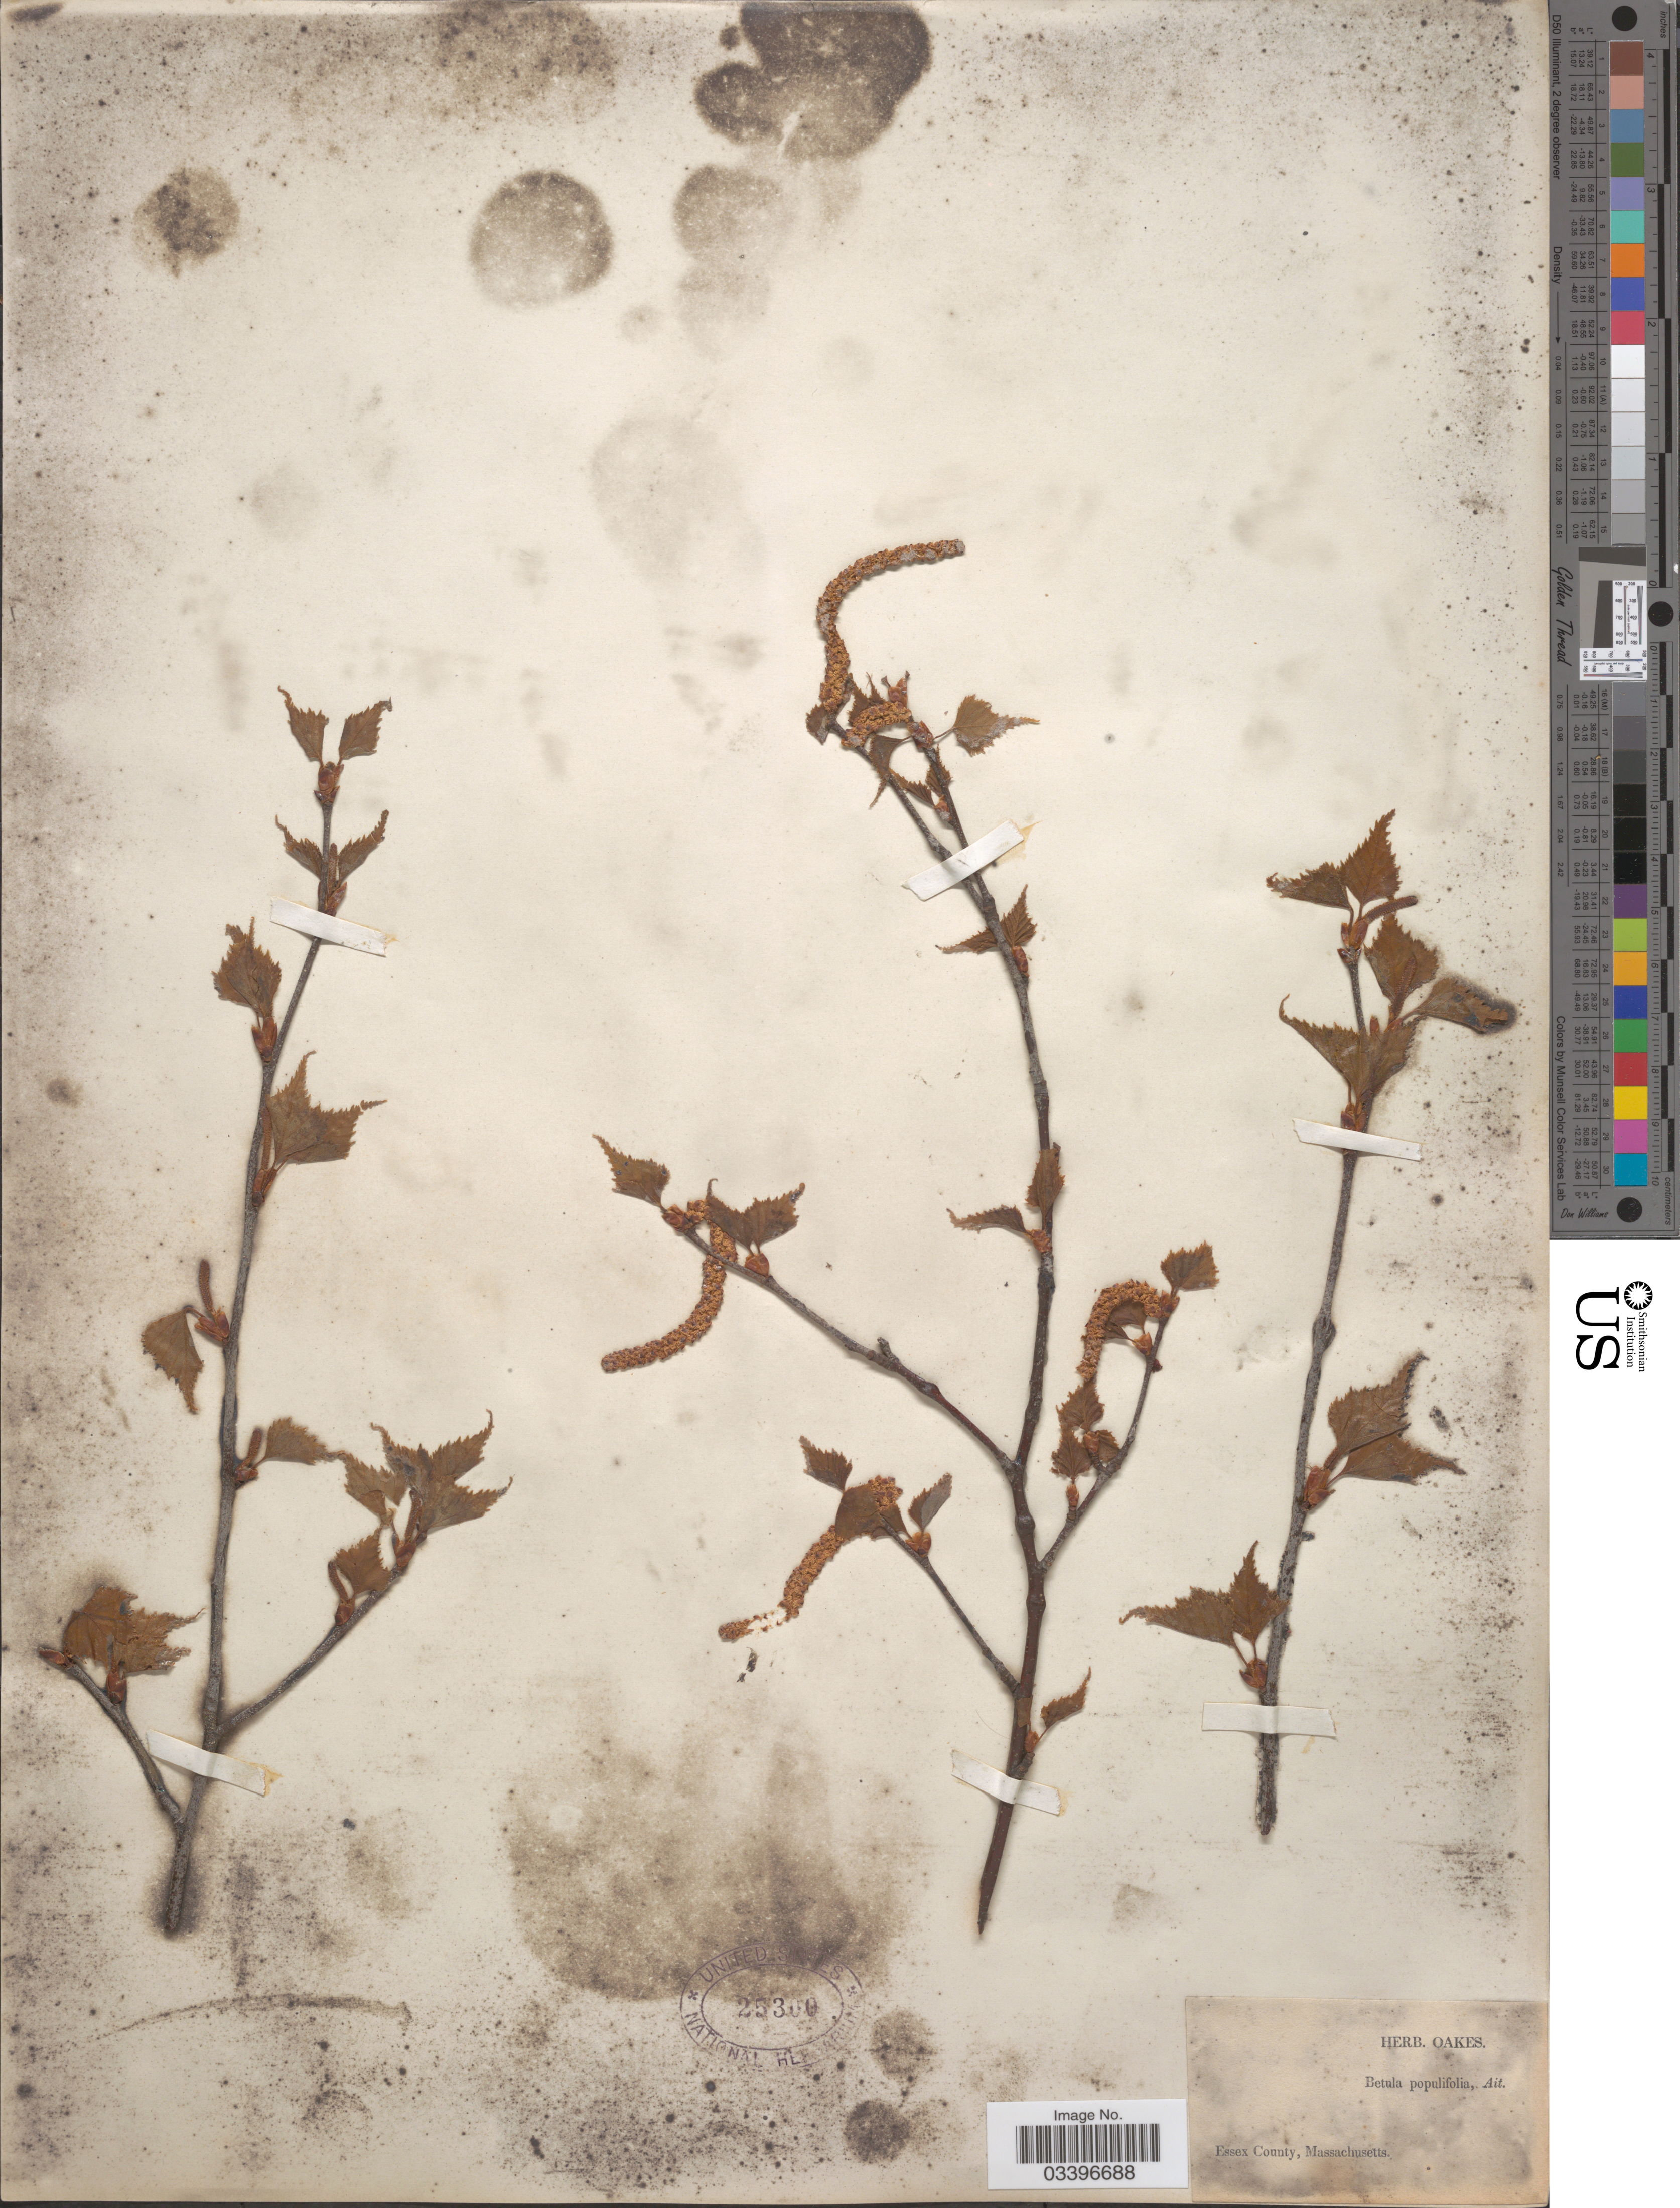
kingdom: Plantae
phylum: Tracheophyta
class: Magnoliopsida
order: Fagales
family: Betulaceae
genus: Betula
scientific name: Betula populifolia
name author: Marshall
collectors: ex herb. Oakes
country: United States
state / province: Massachusetts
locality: Essex County.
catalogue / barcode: US 25300